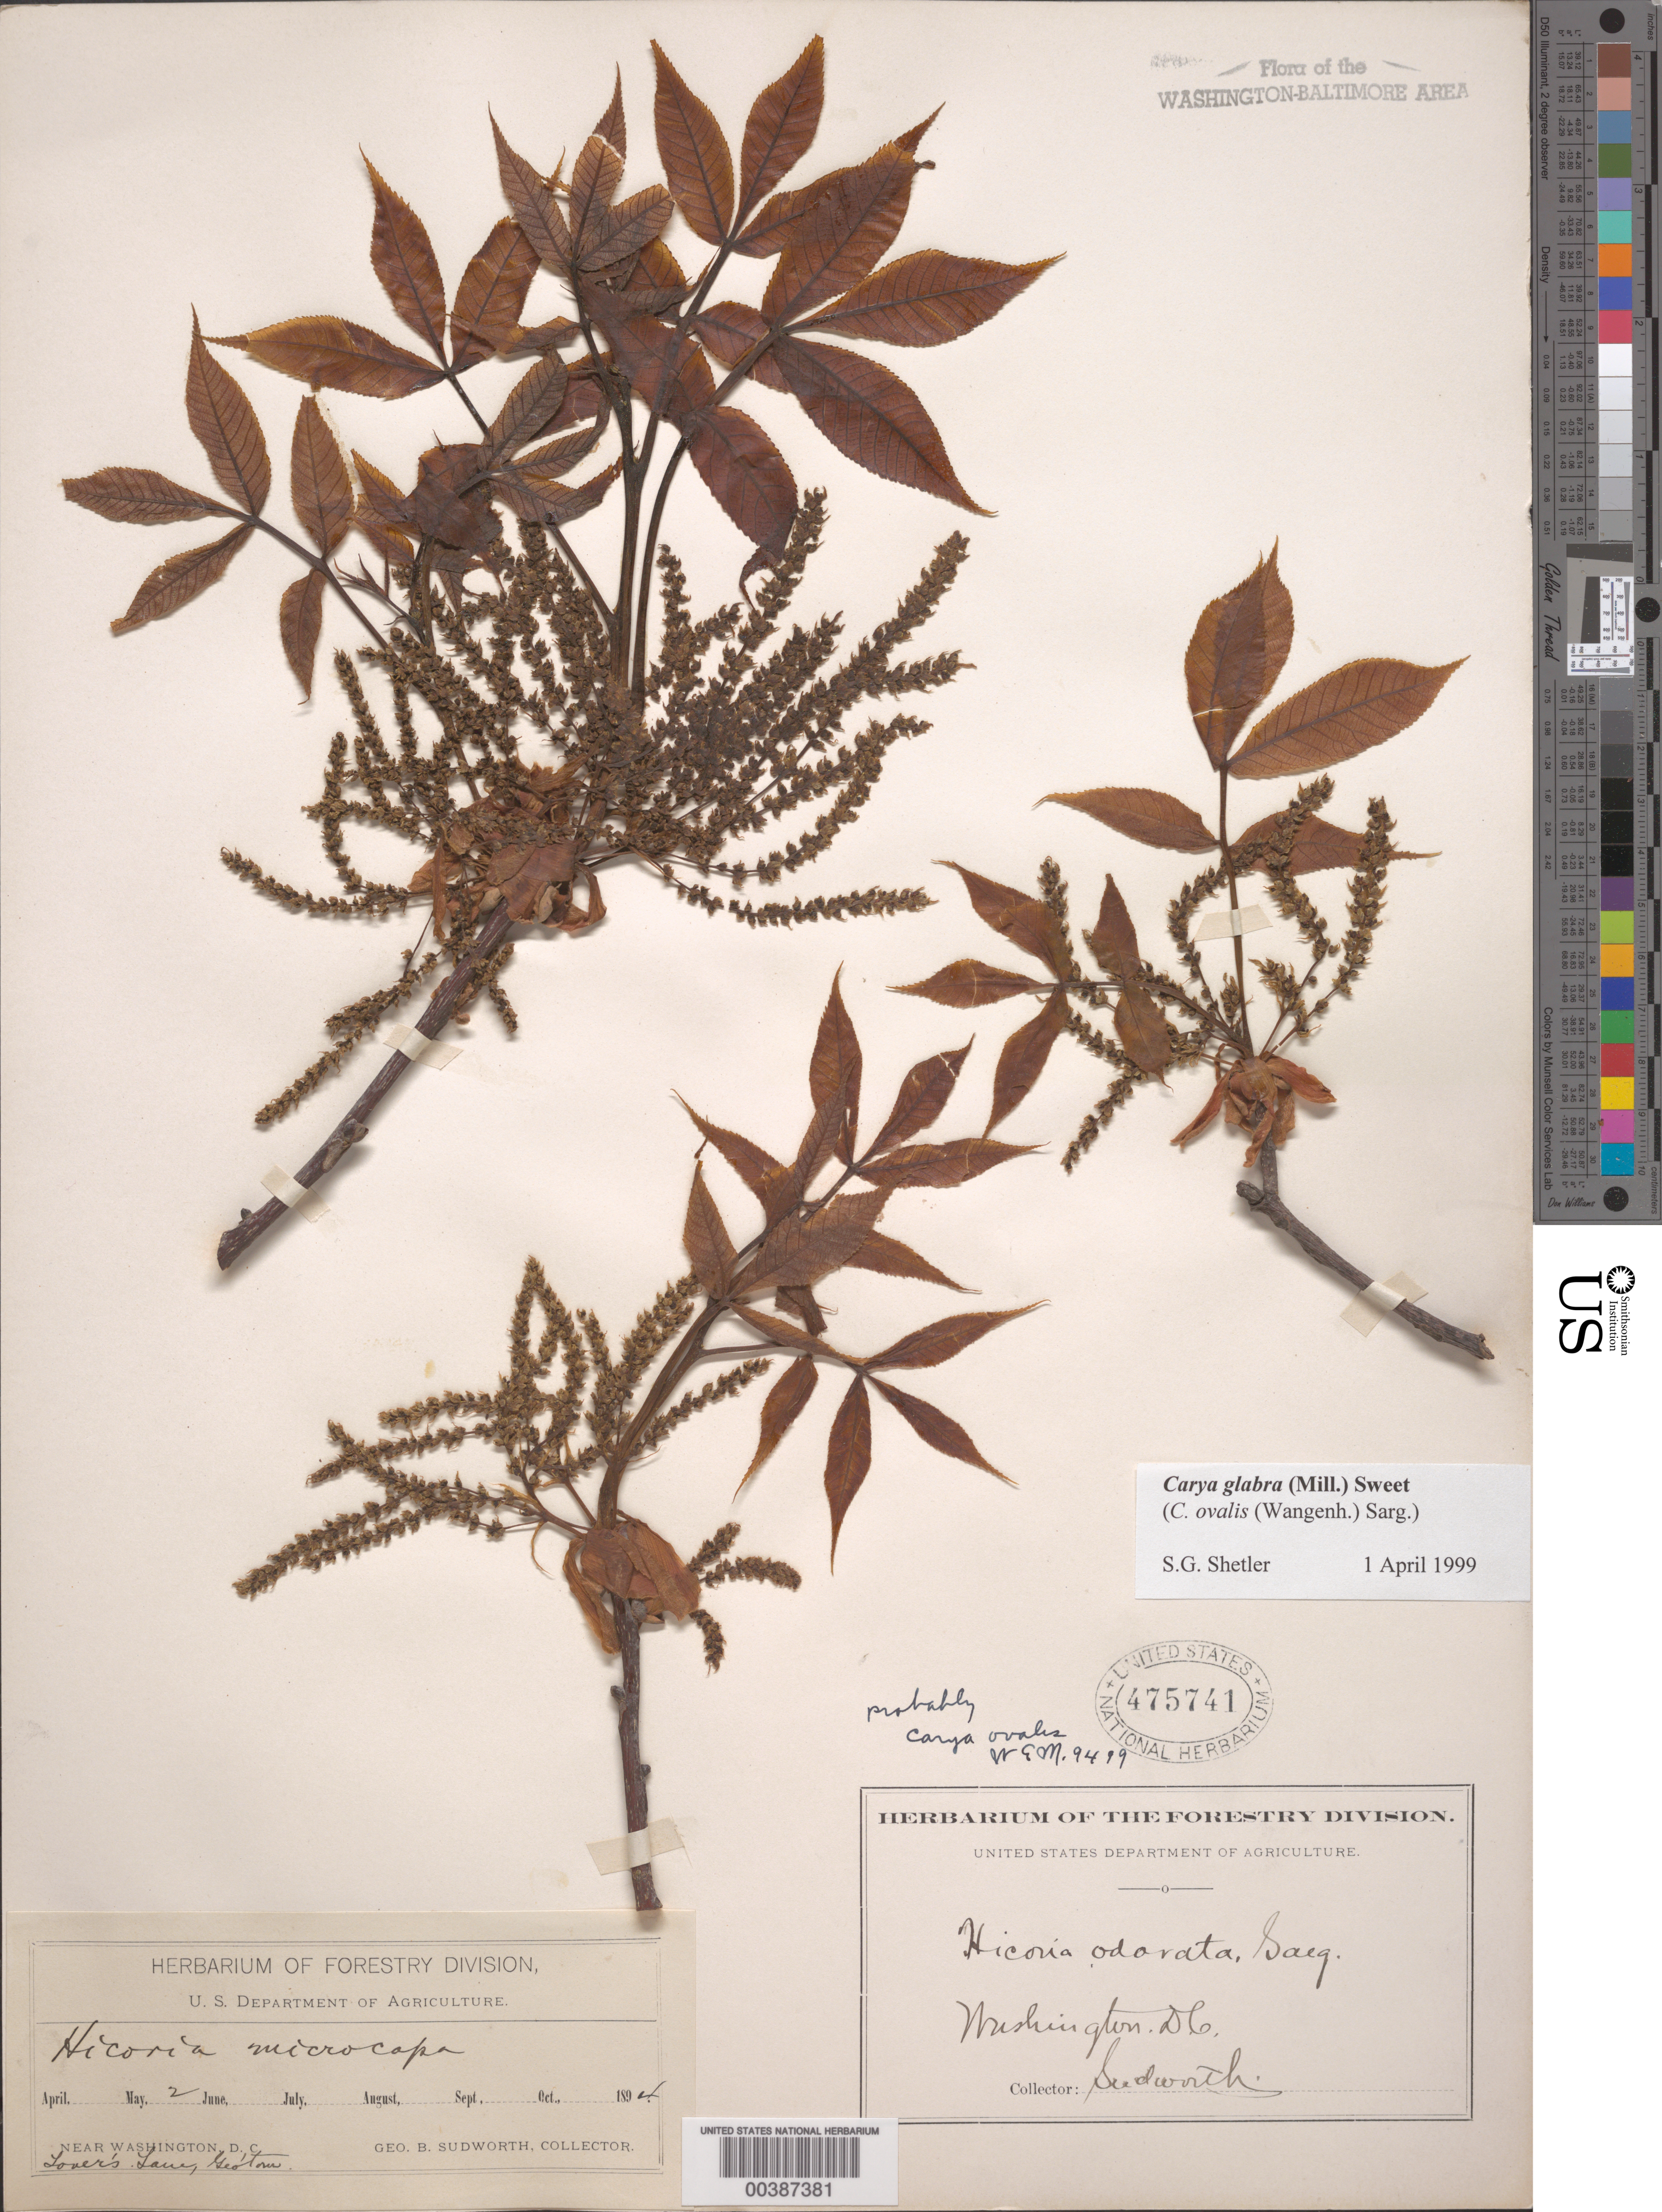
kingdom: Plantae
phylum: Tracheophyta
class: Magnoliopsida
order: Fagales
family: Juglandaceae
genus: Carya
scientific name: Carya glabra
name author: (Mill.) Sweet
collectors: G. B. Sudworth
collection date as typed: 02 May 1894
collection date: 1894-05-02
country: United States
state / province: District of Columbia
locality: Georgetown, Lovers Lane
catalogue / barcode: US 475741